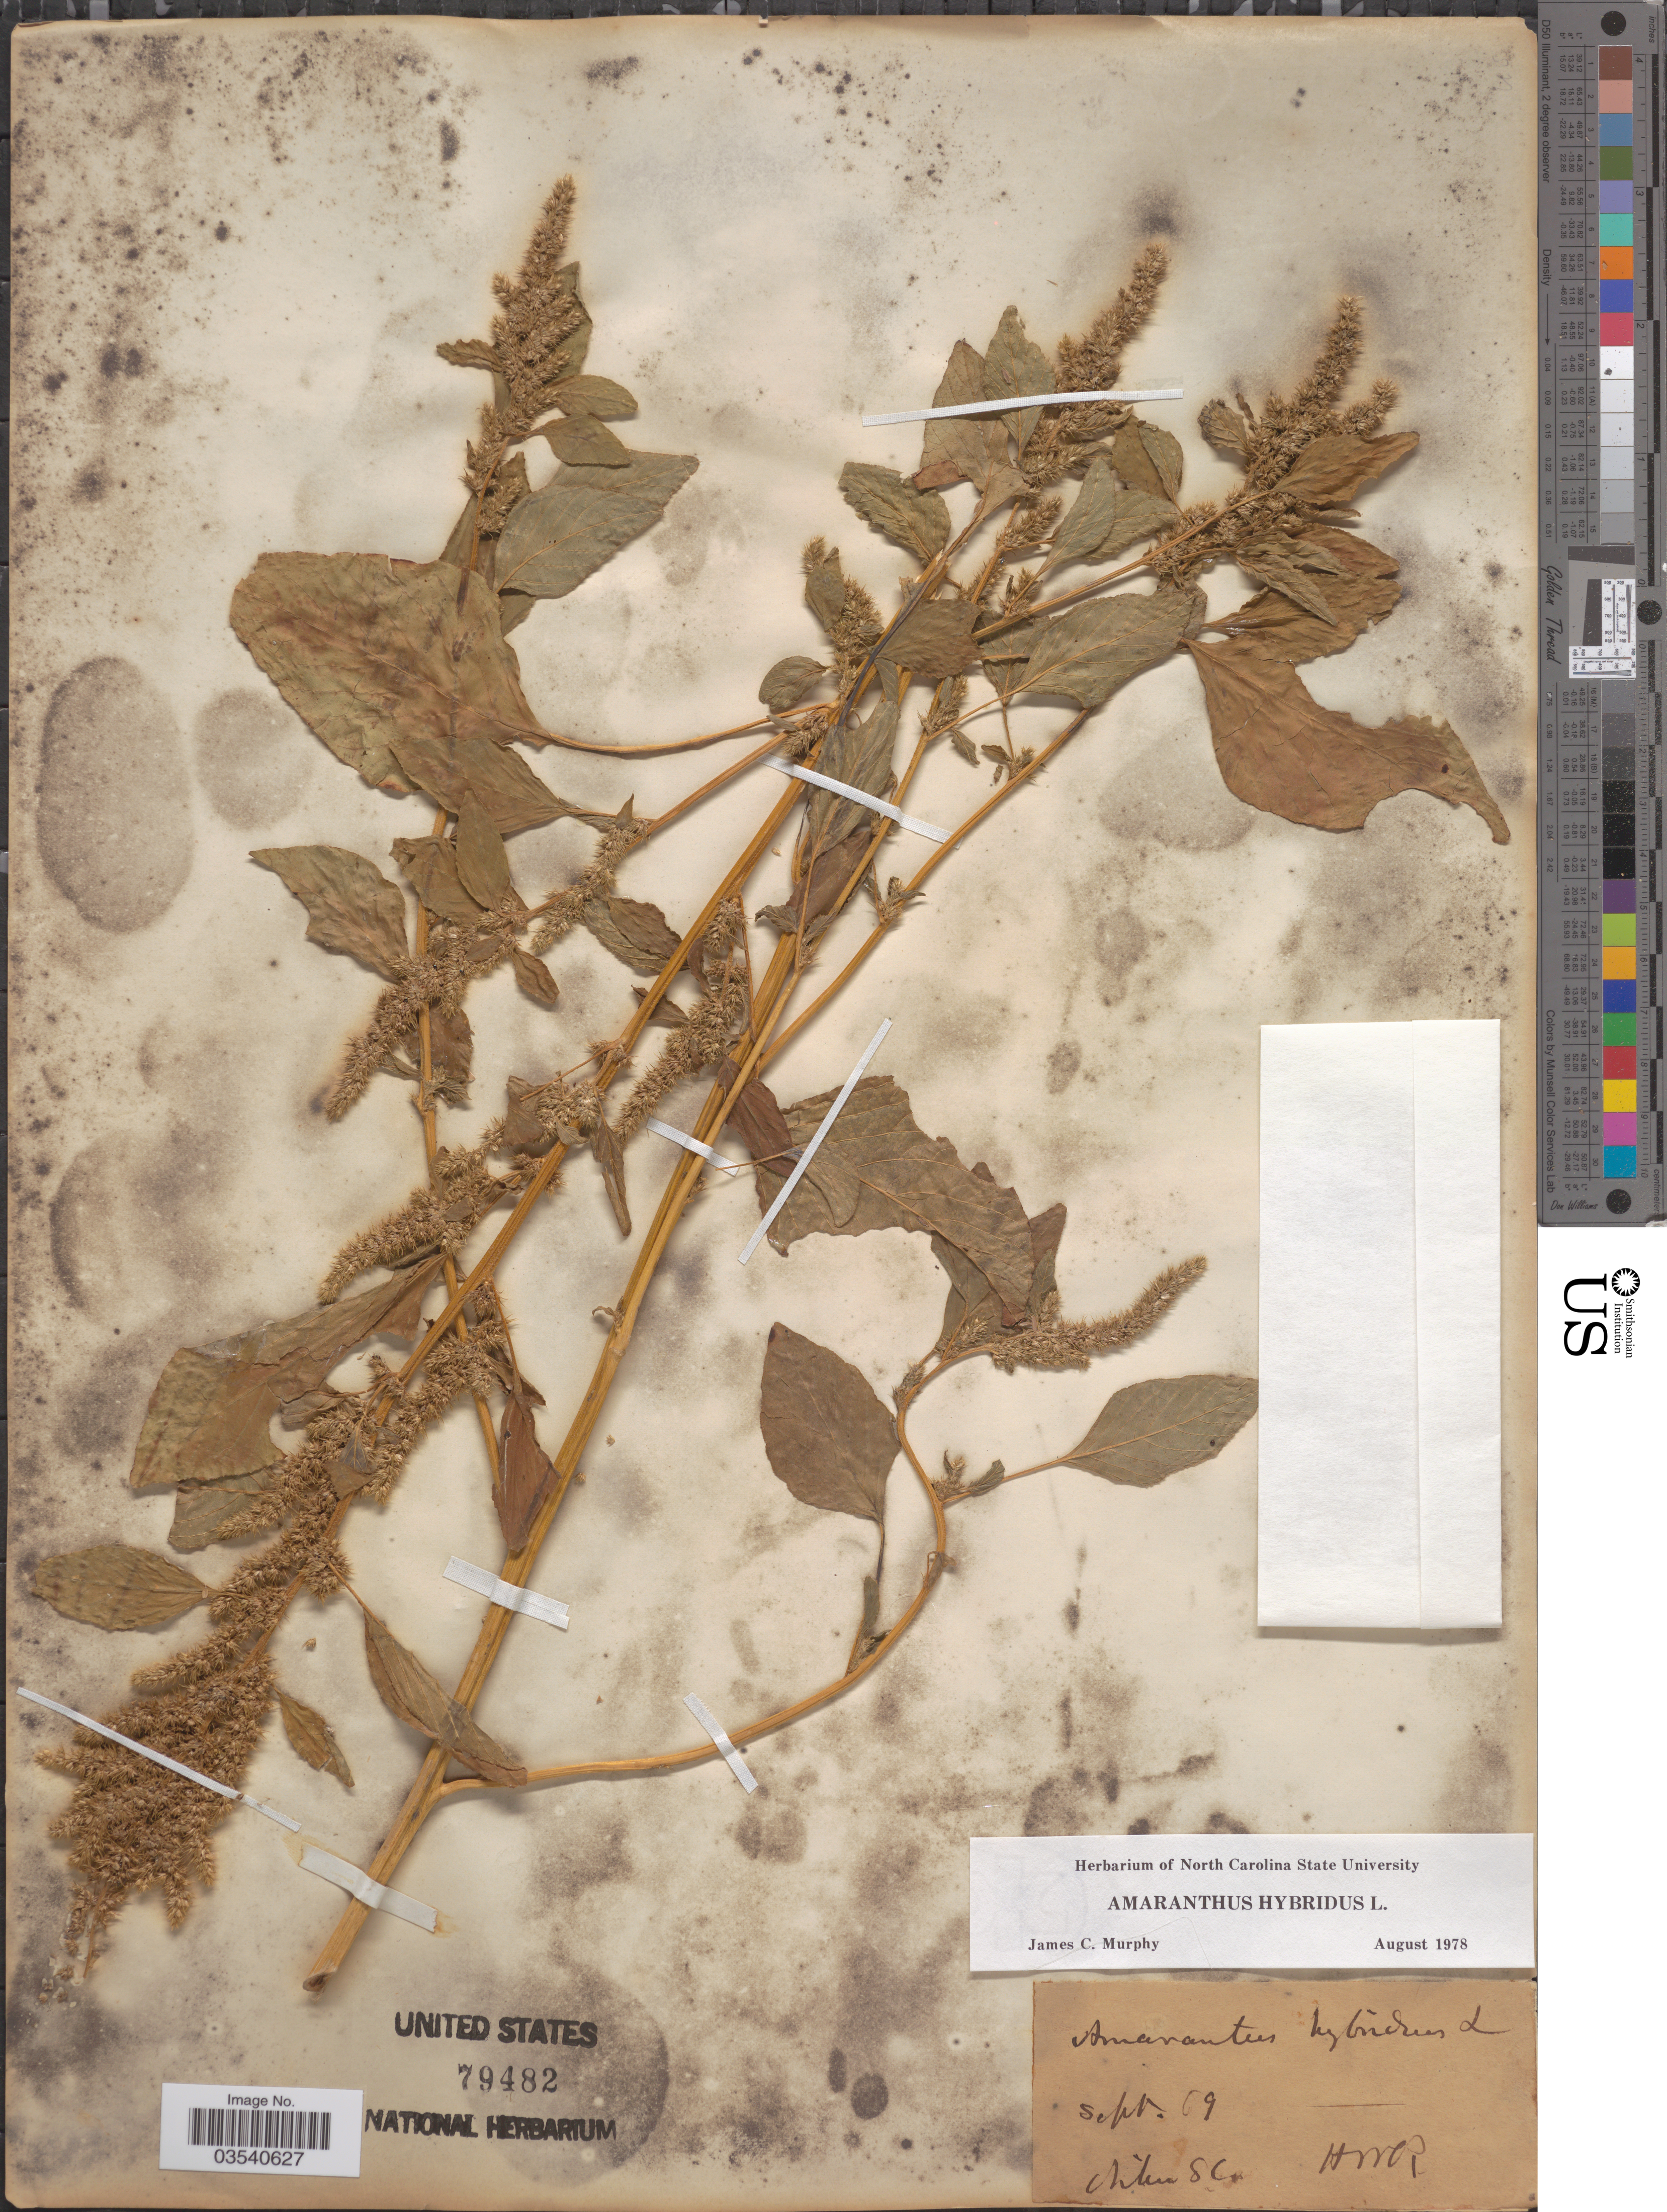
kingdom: Plantae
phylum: Tracheophyta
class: Magnoliopsida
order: Caryophyllales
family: Amaranthaceae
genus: Amaranthus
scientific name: Amaranthus hybridus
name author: L.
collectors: HWR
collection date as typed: Transcribed d/m/y: /9/69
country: United States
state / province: South Carolina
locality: Aiken.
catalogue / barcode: US 79482